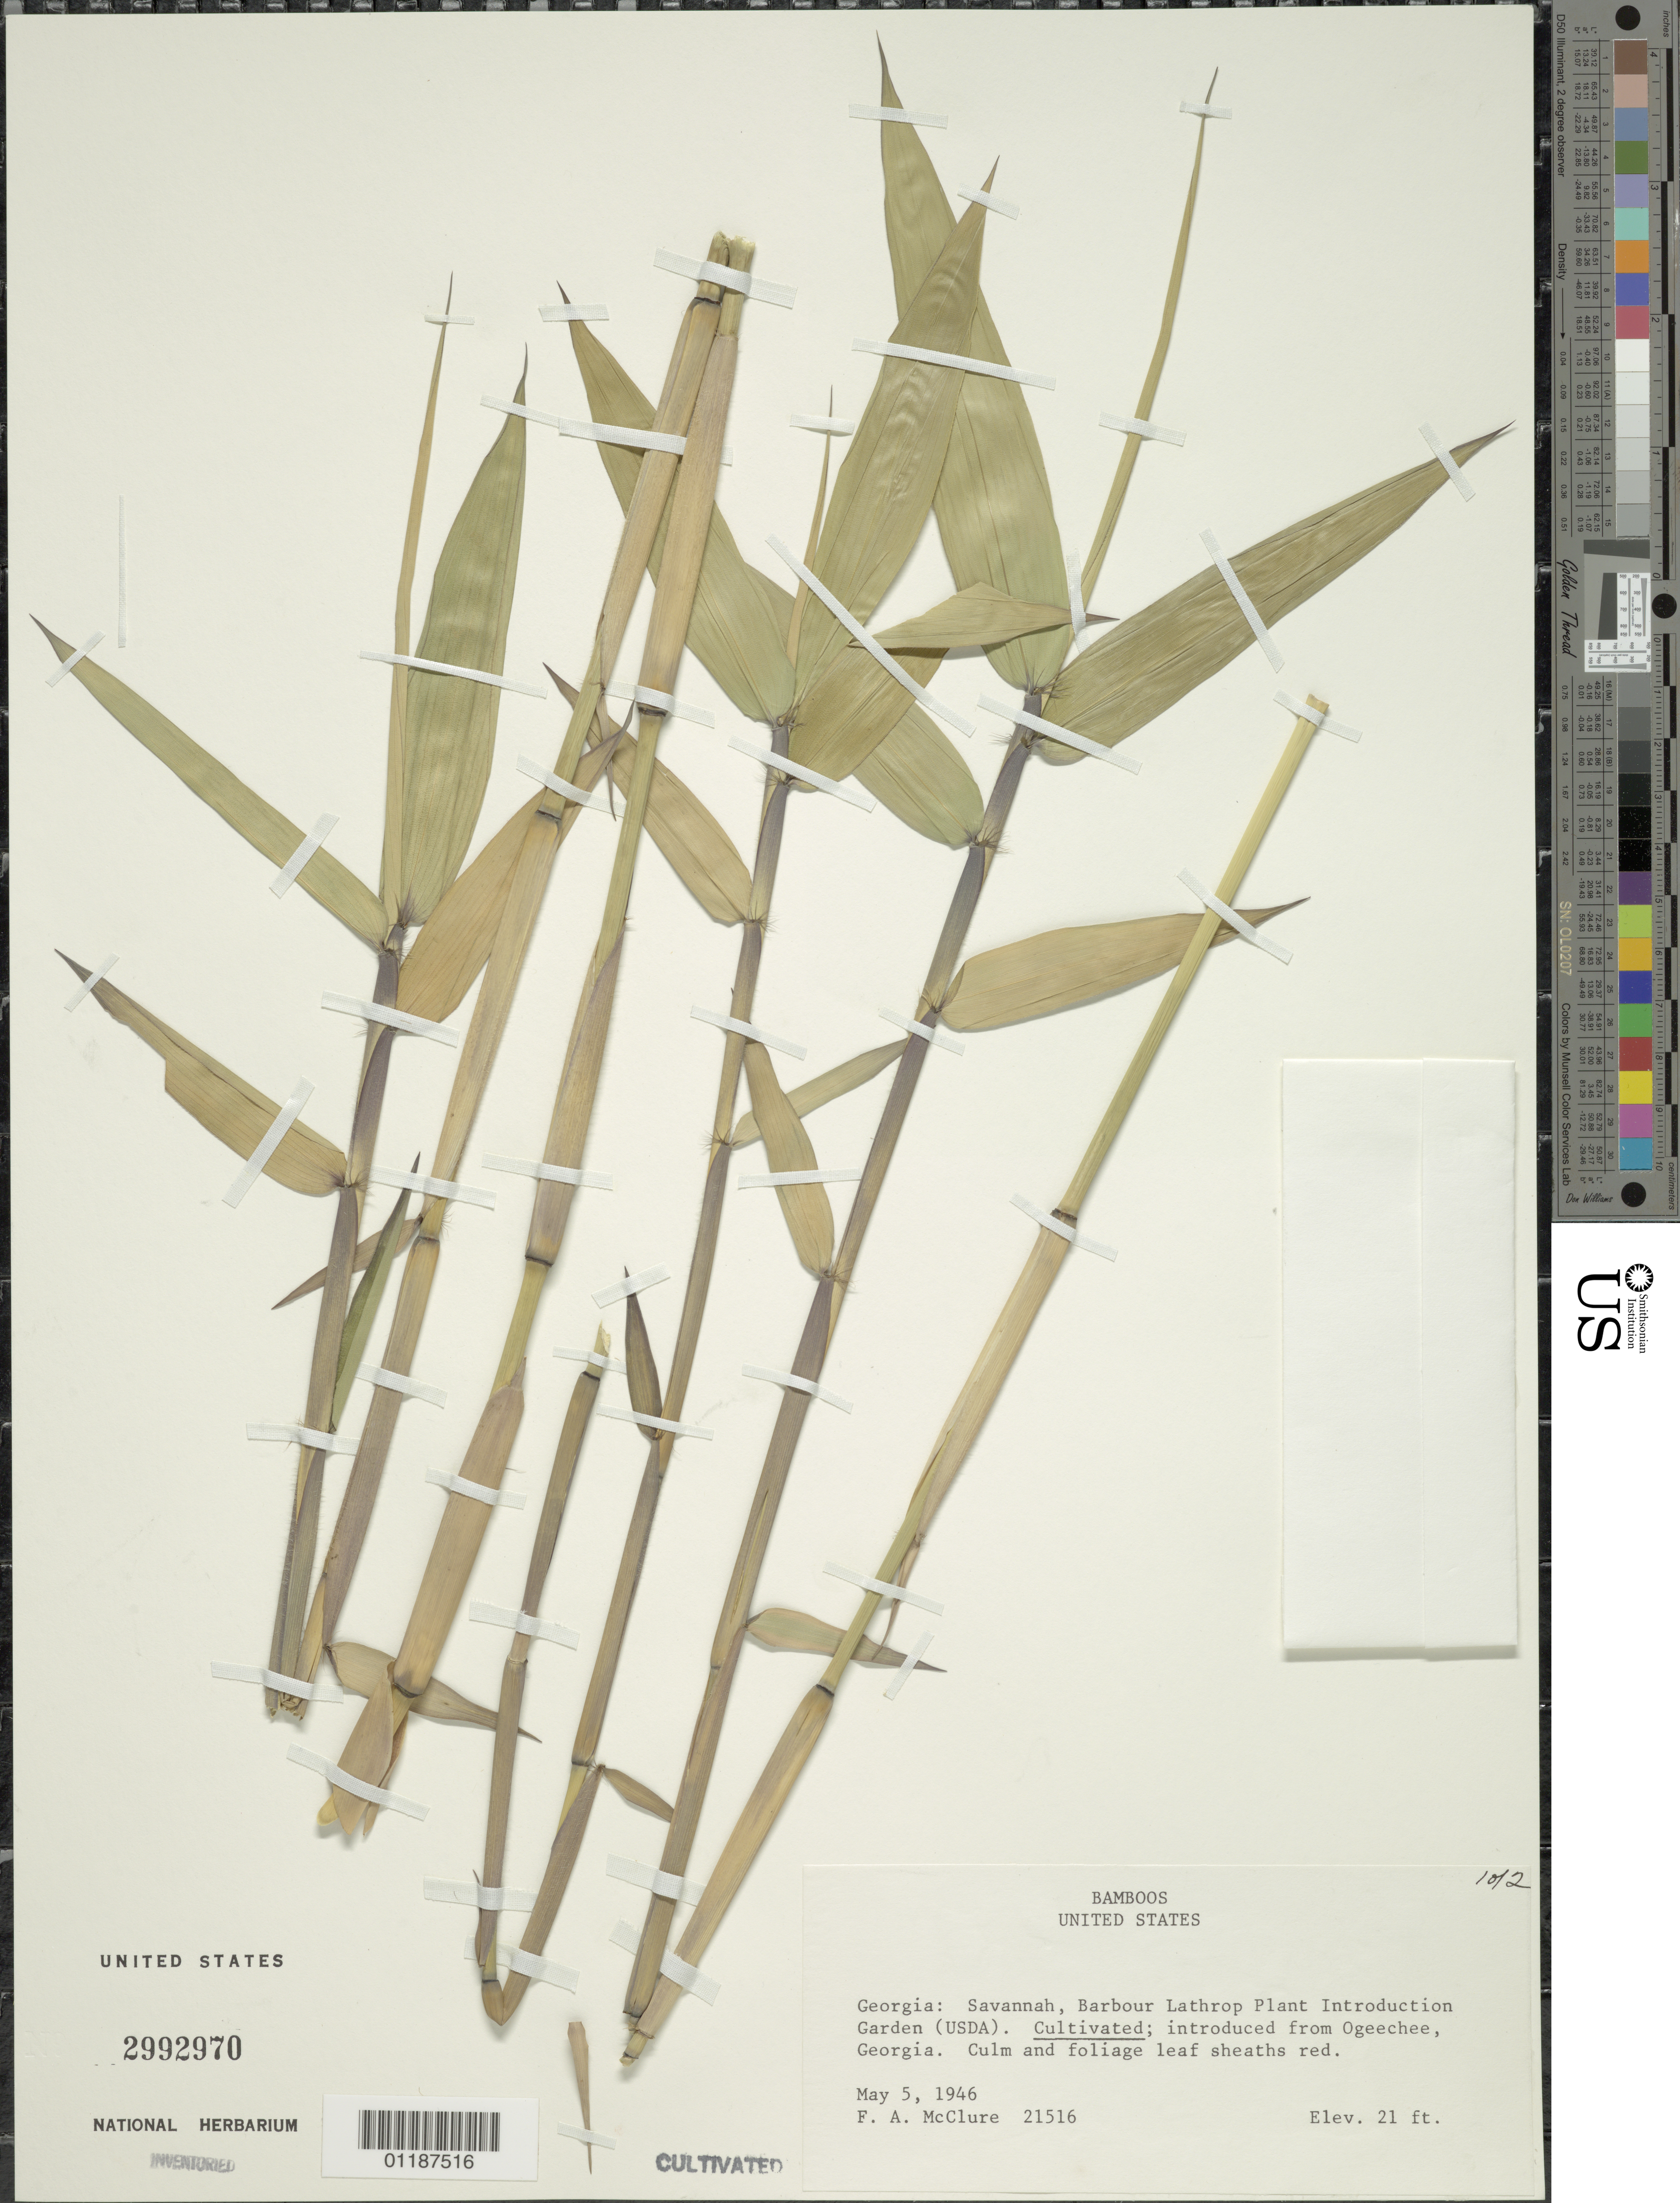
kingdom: Plantae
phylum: Tracheophyta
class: Liliopsida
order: Poales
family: Poaceae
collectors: F. A. McClure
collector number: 21516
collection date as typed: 05 May 1946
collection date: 1946-05-05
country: United States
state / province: Georgia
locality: Savannah, Barbour Lathrop Plant Introduction Garden (USDA)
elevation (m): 6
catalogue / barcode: US 2992970